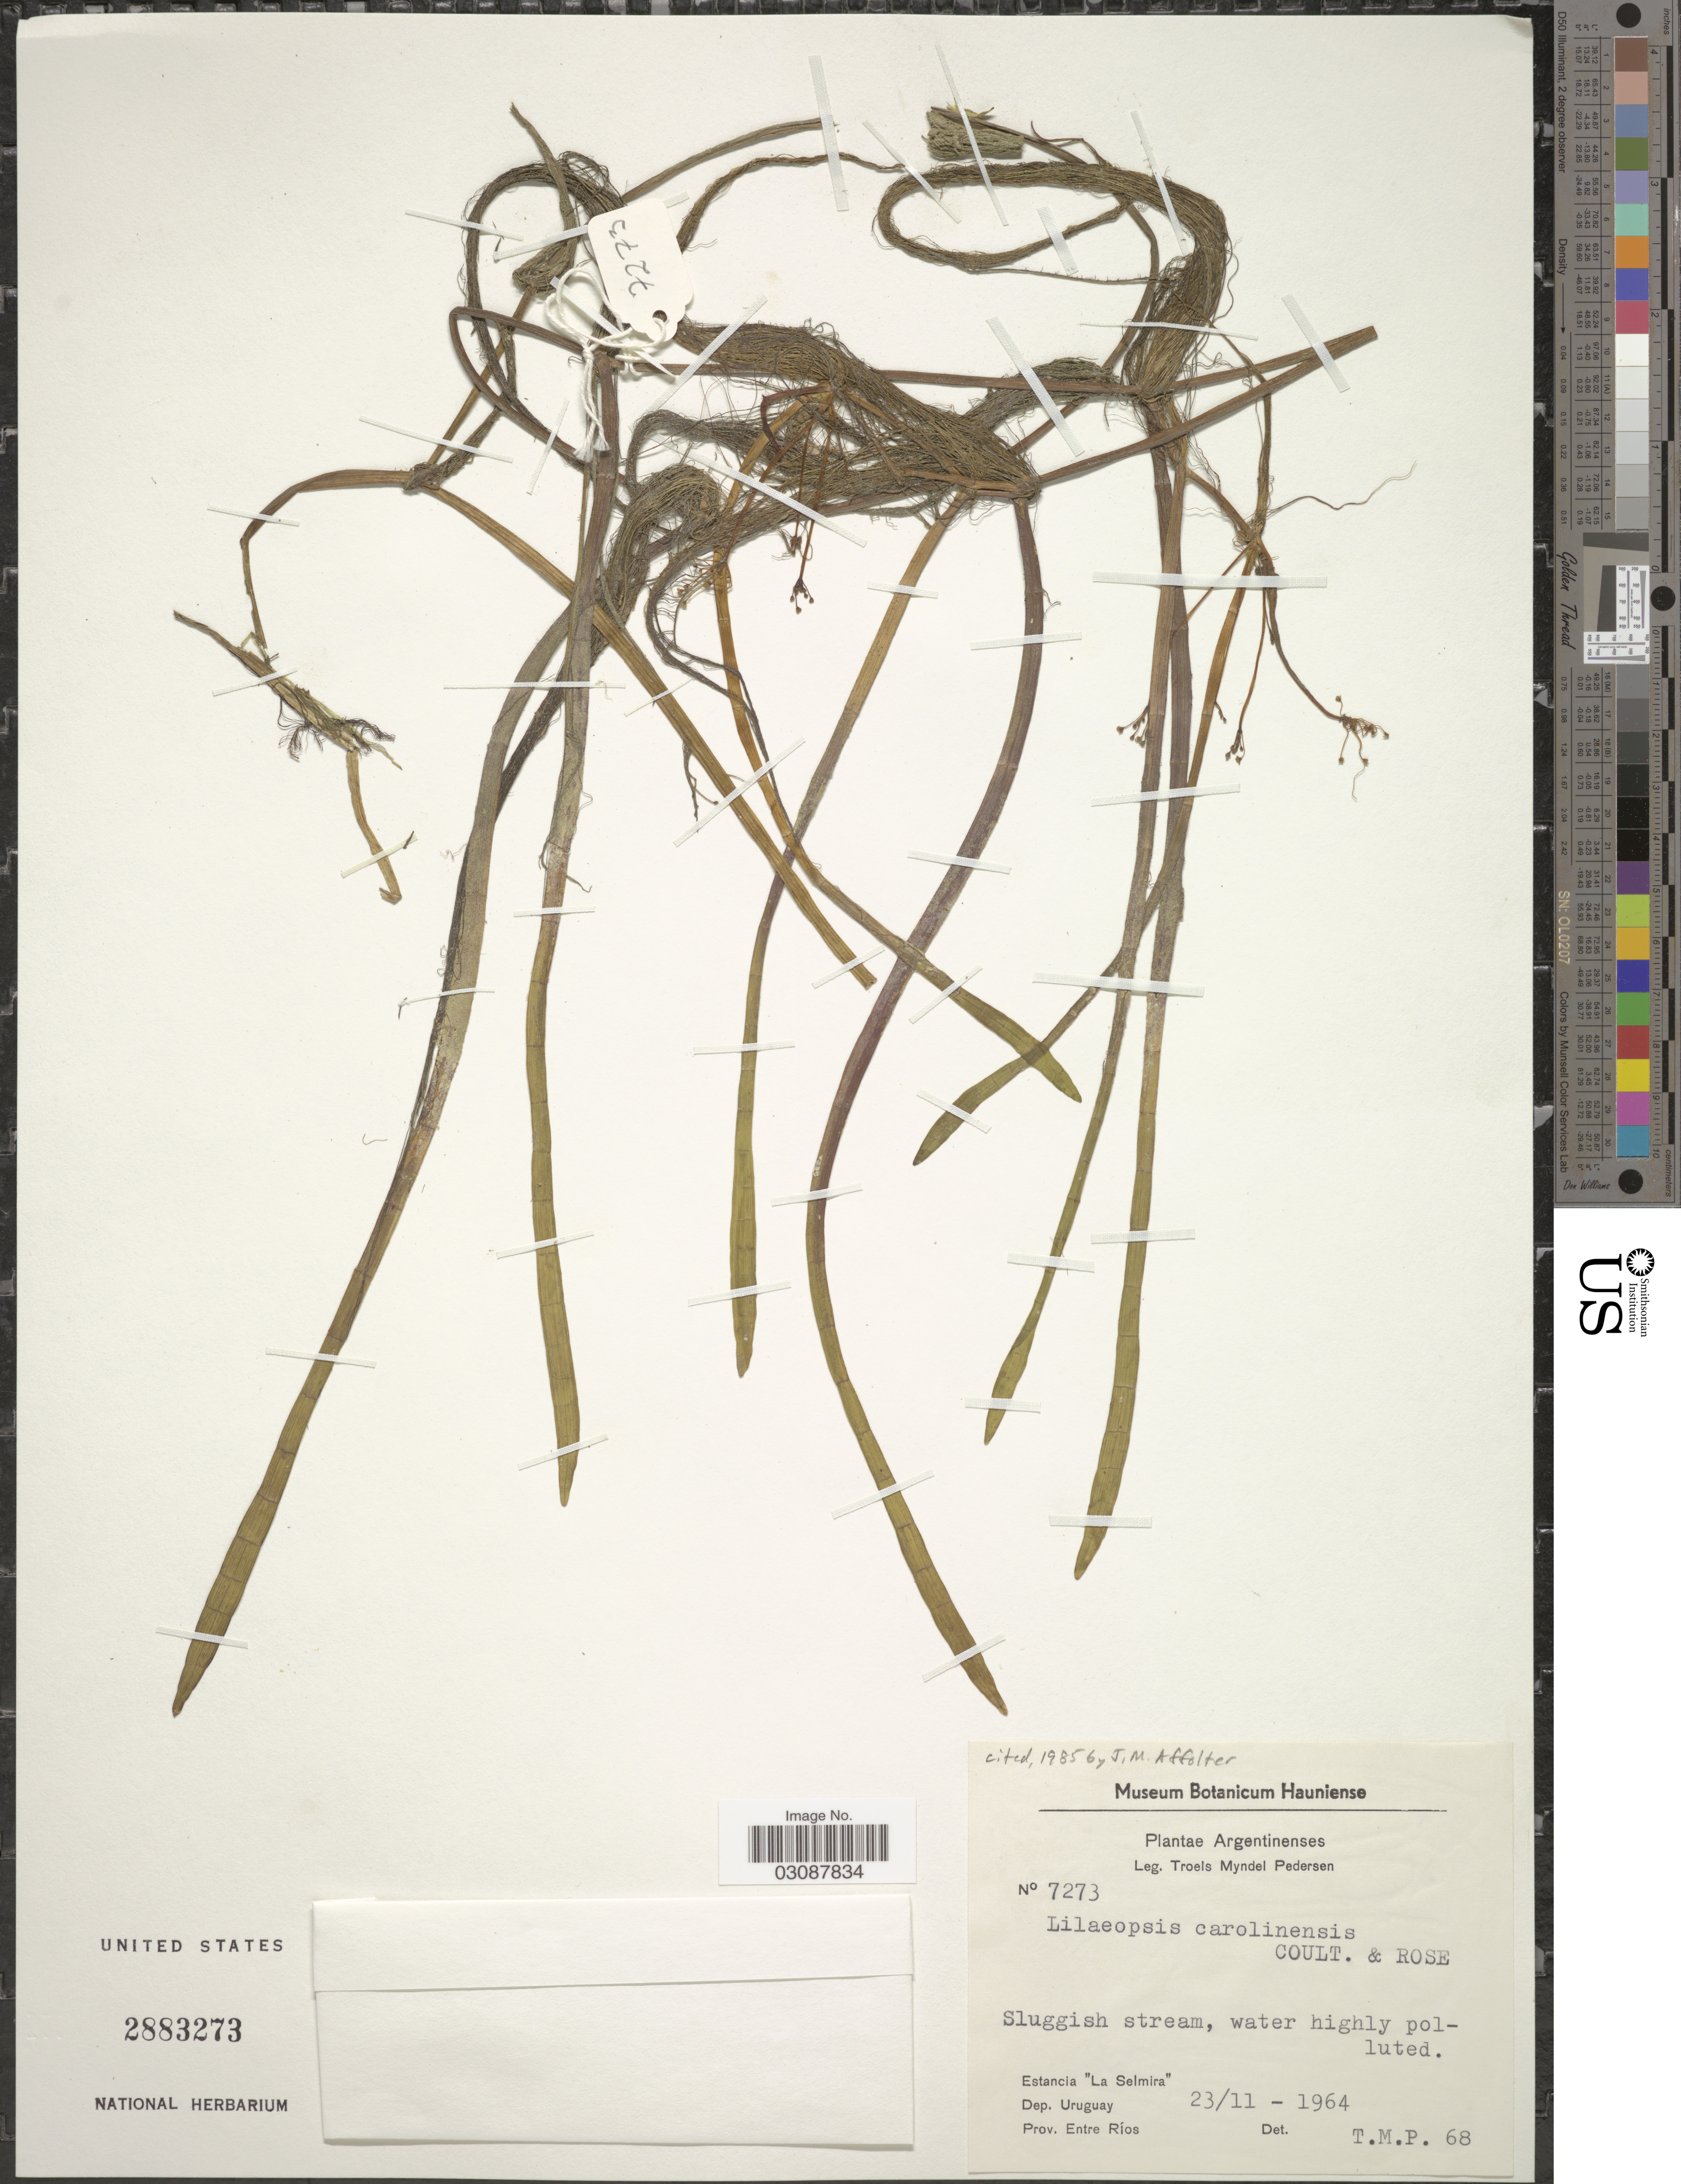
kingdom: Plantae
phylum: Tracheophyta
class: Magnoliopsida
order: Apiales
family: Apiaceae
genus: Lilaeopsis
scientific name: Lilaeopsis carolinensis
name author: J.M. Coult. & Rose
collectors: T. Pederson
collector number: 7273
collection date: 1964-11-23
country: Argentina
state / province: Entre Rios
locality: Estancia "La Selmira" Dep. Uruguay.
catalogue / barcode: US 2883273